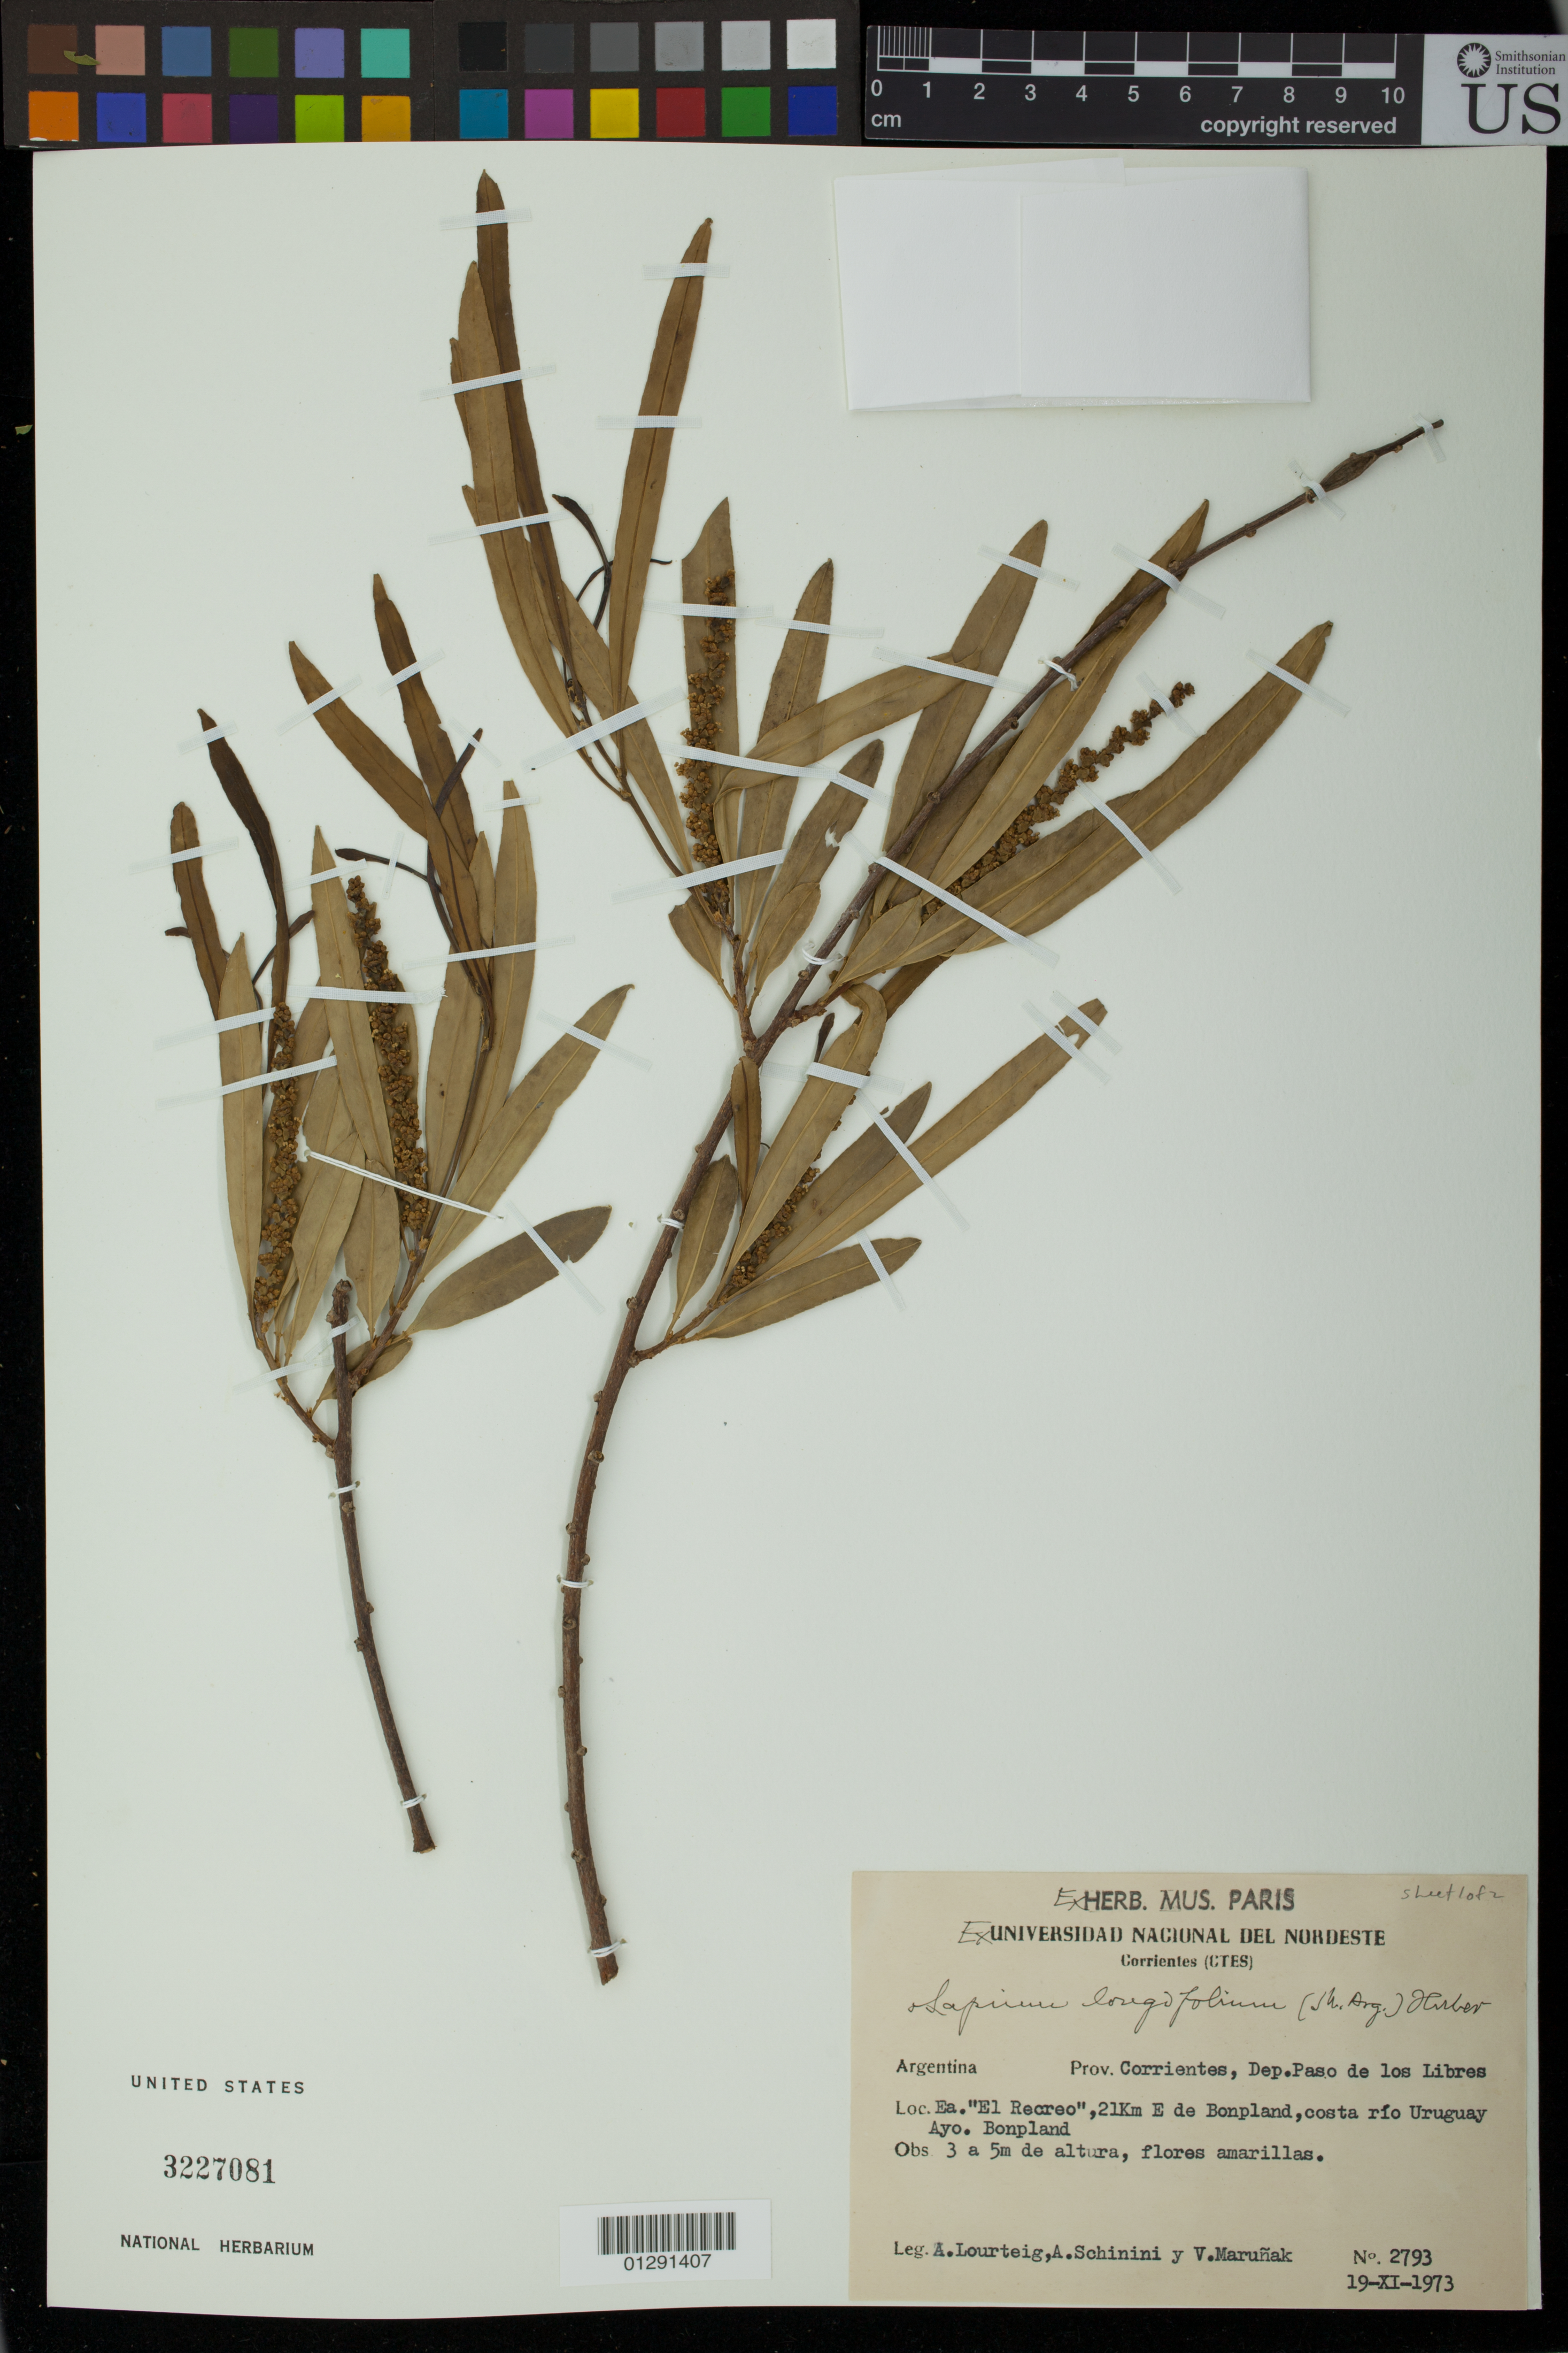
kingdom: Plantae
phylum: Tracheophyta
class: Magnoliopsida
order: Malpighiales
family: Euphorbiaceae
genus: Sapium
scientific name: Sapium haematospermum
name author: Müll. Arg.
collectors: A. Lourteig, A. Schinini & V. Marunak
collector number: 2793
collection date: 1973-11-19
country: Argentina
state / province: Corrientes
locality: Dep. Paso de los Libres, Ea. "El Recreo", 21 kilimeters E de Bonpland, costa rio Uruguay Ayo. Bonpland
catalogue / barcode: US 3227081